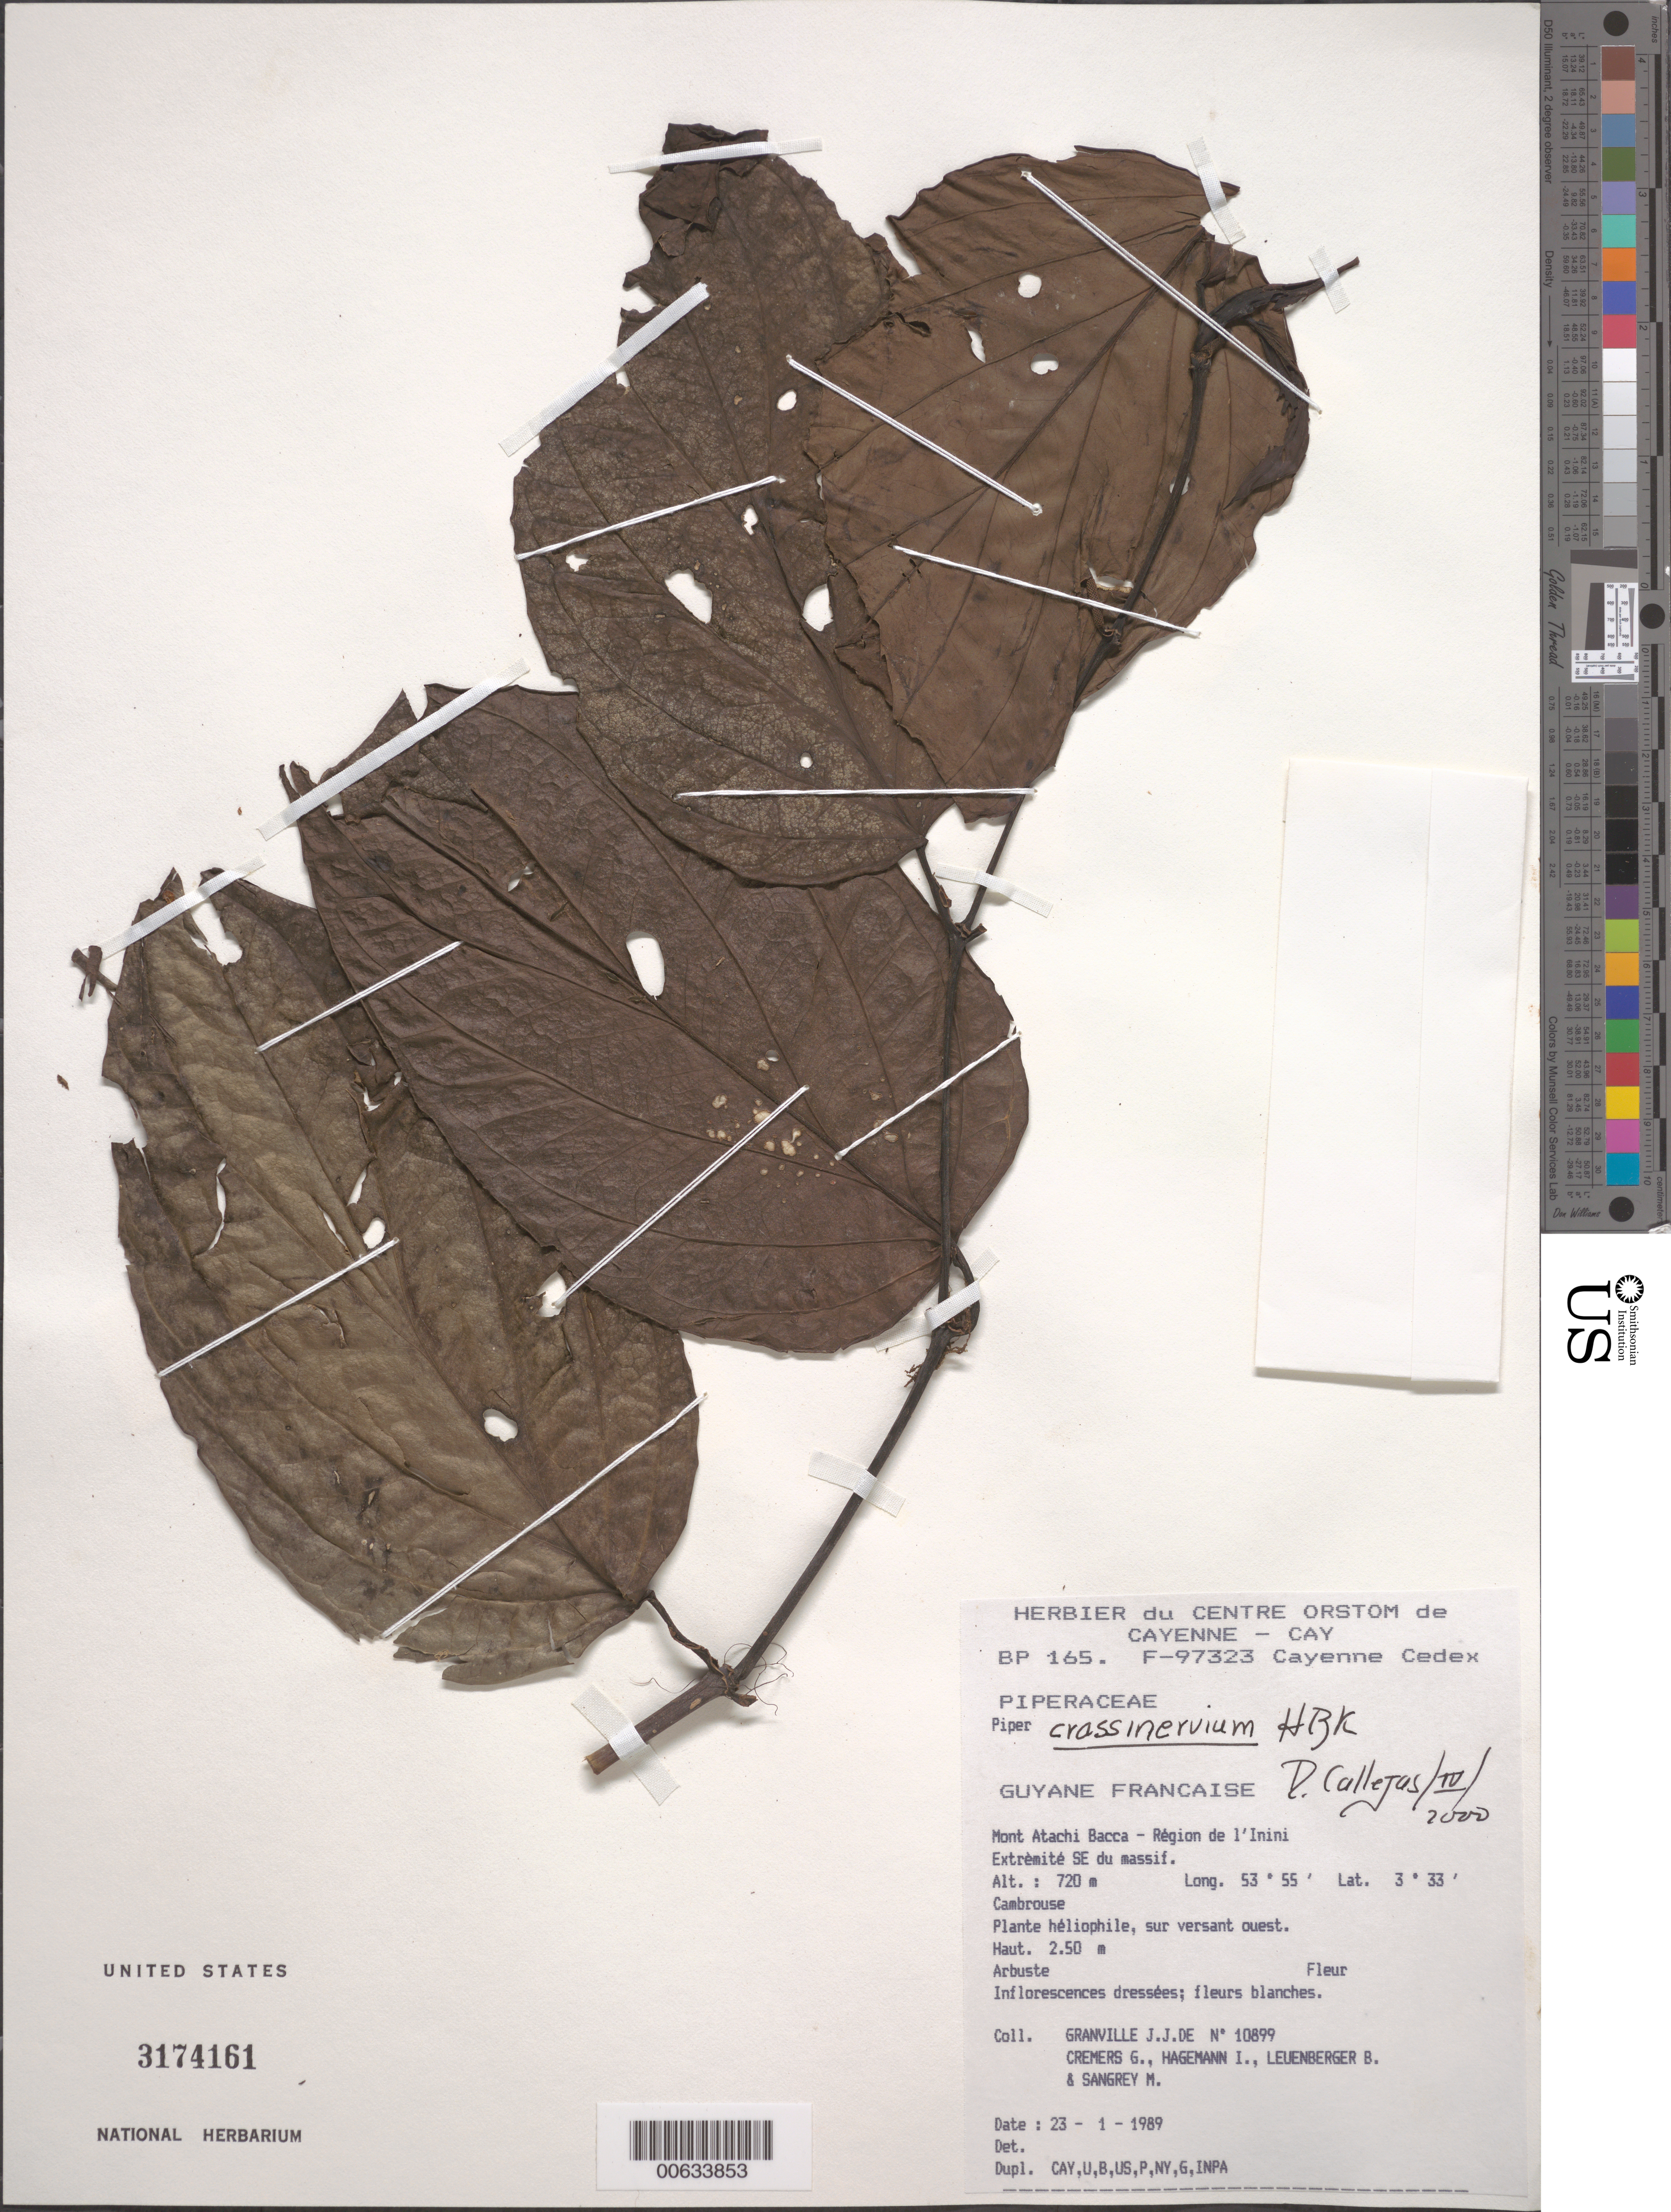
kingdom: Plantae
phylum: Tracheophyta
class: Magnoliopsida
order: Piperales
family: Piperaceae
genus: Piper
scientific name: Piper crassinervium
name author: Kunth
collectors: J.-J. de Granville, G. Cremers, I. Hagemann, B. Leuenberger & M. Sangrey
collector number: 10899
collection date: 1989-01-23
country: French Guiana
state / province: Inini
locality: Guyane Francaise. Mont Atachi Bacca - Région de l'Inini. Extrèmité SE du massif.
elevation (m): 720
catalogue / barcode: US 3174161